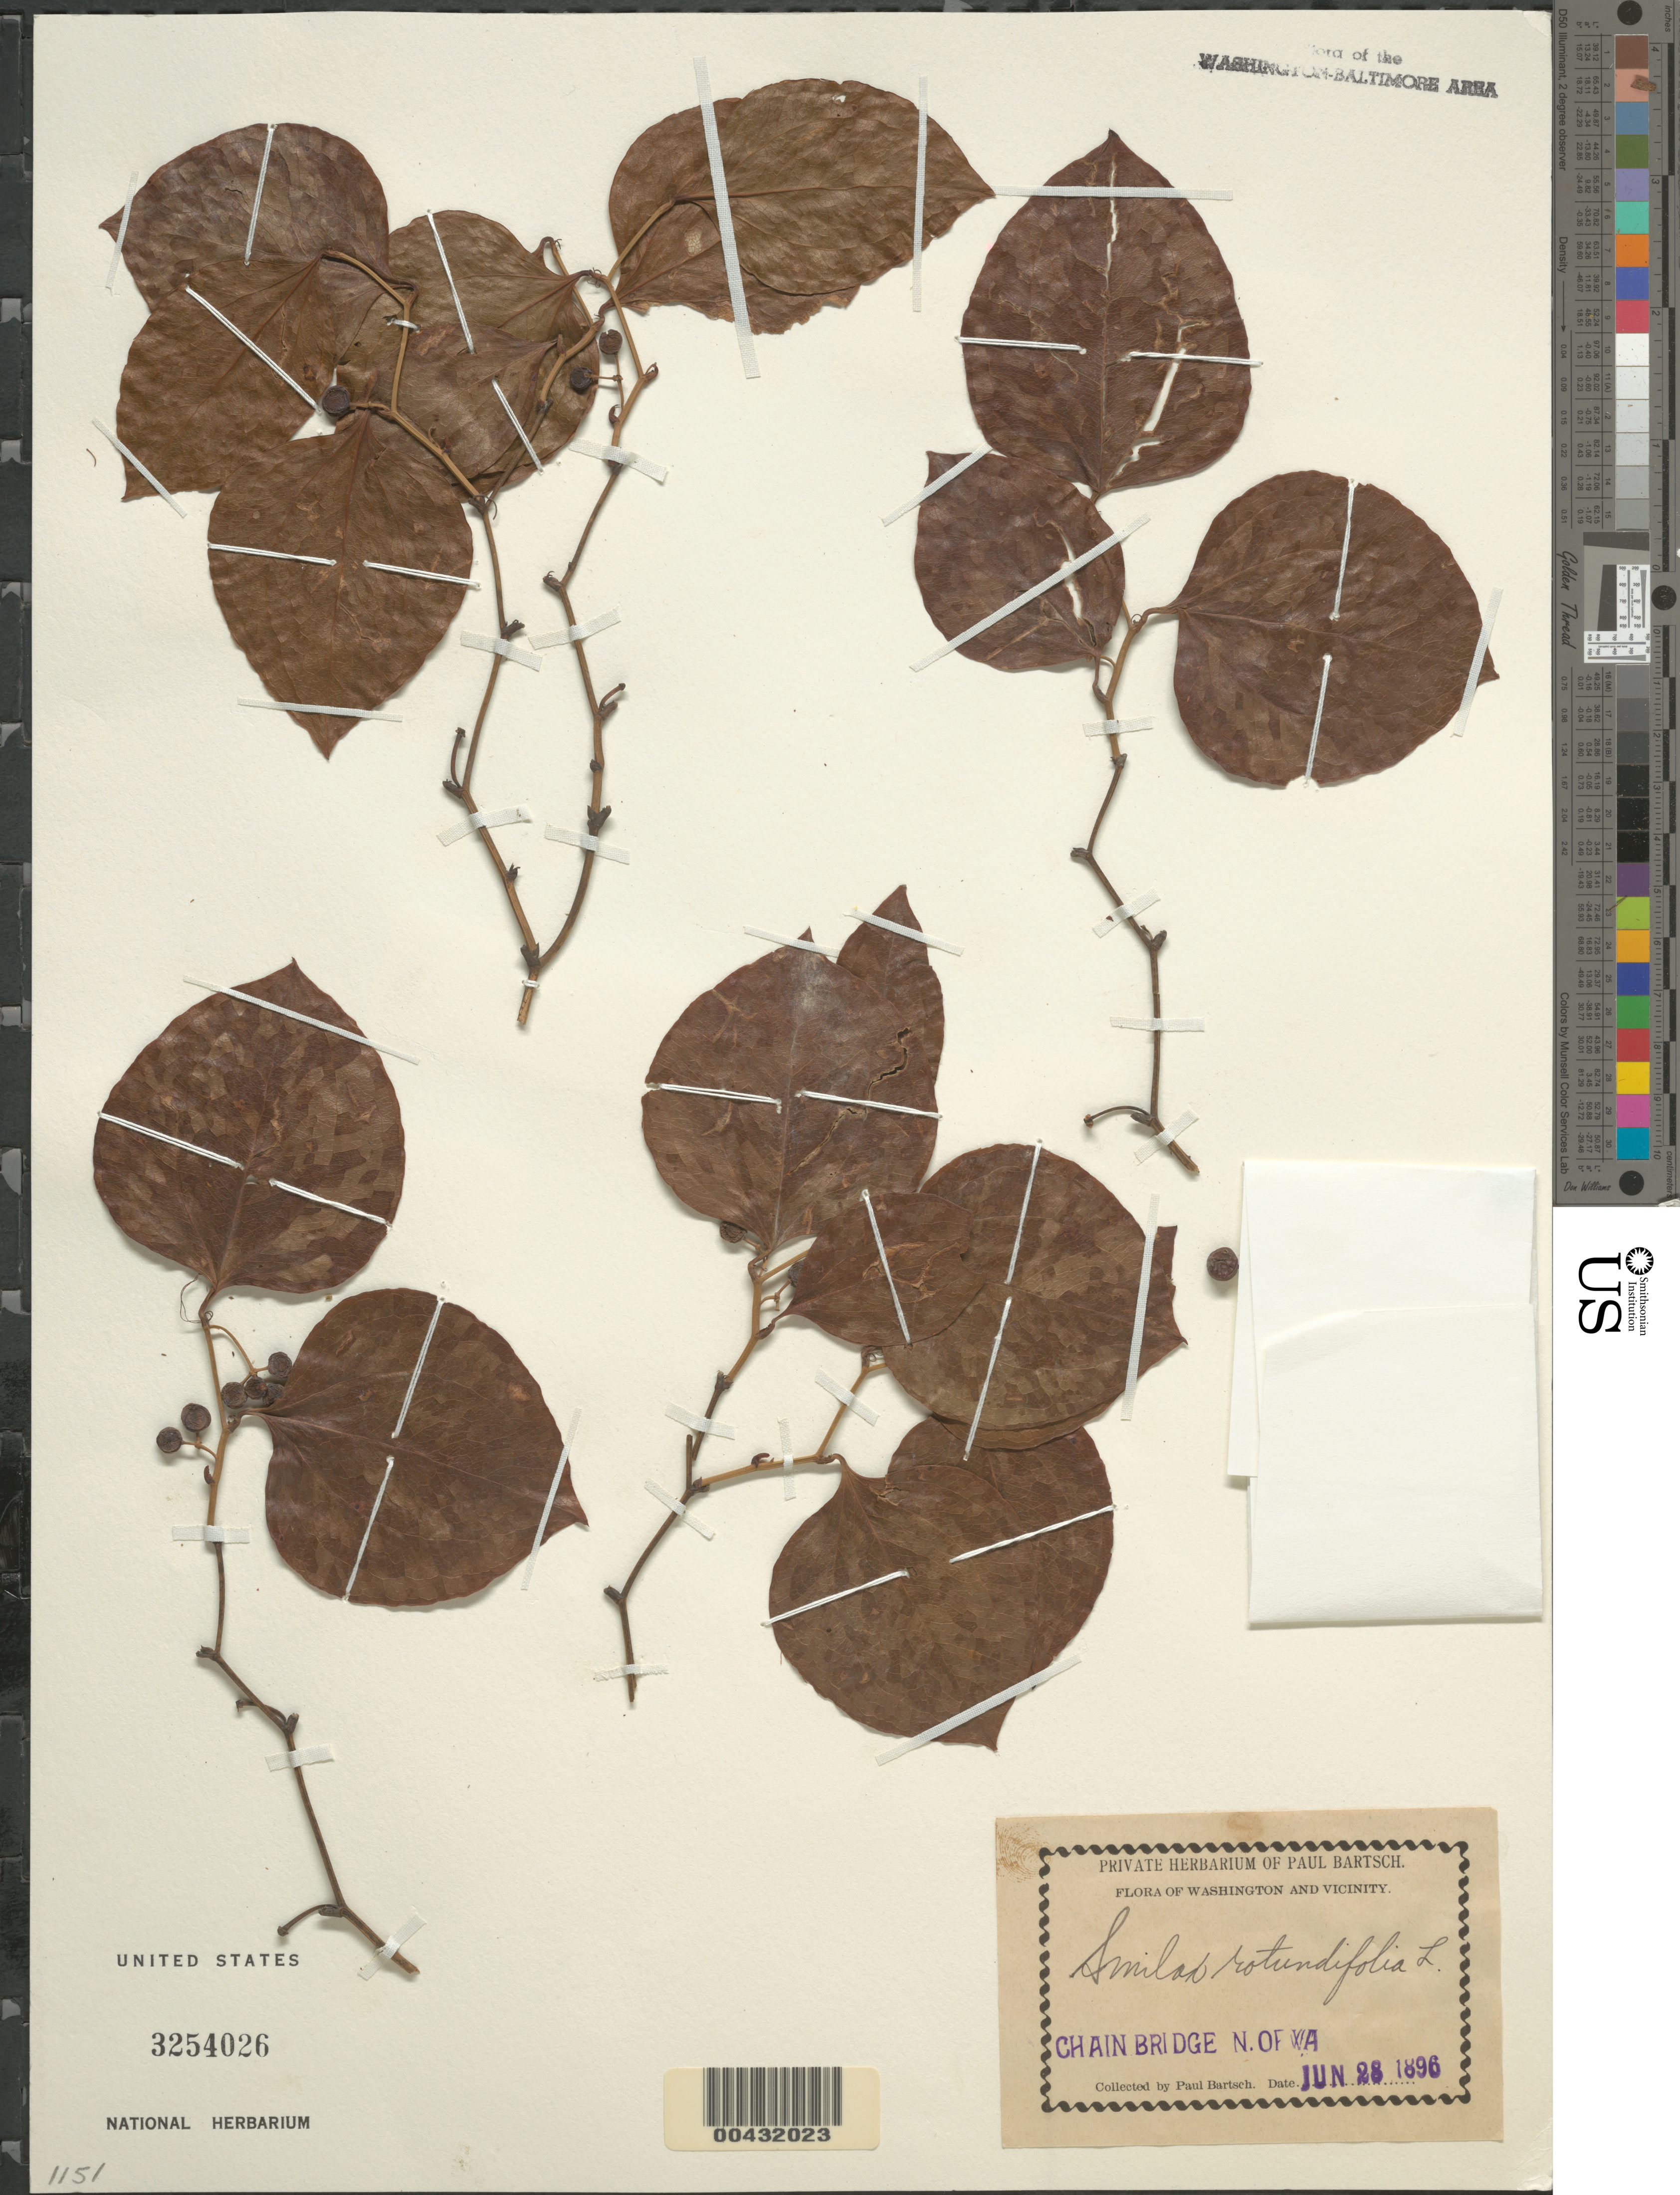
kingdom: Plantae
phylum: Tracheophyta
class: Liliopsida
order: Liliales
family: Smilacaceae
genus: Smilax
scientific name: Smilax rotundifolia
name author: L.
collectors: P. Bartsch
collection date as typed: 28 Jun 1896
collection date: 1896-06-28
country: United States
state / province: Virginia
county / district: Arlington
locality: N of Chain Bridge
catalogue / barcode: US 3254026